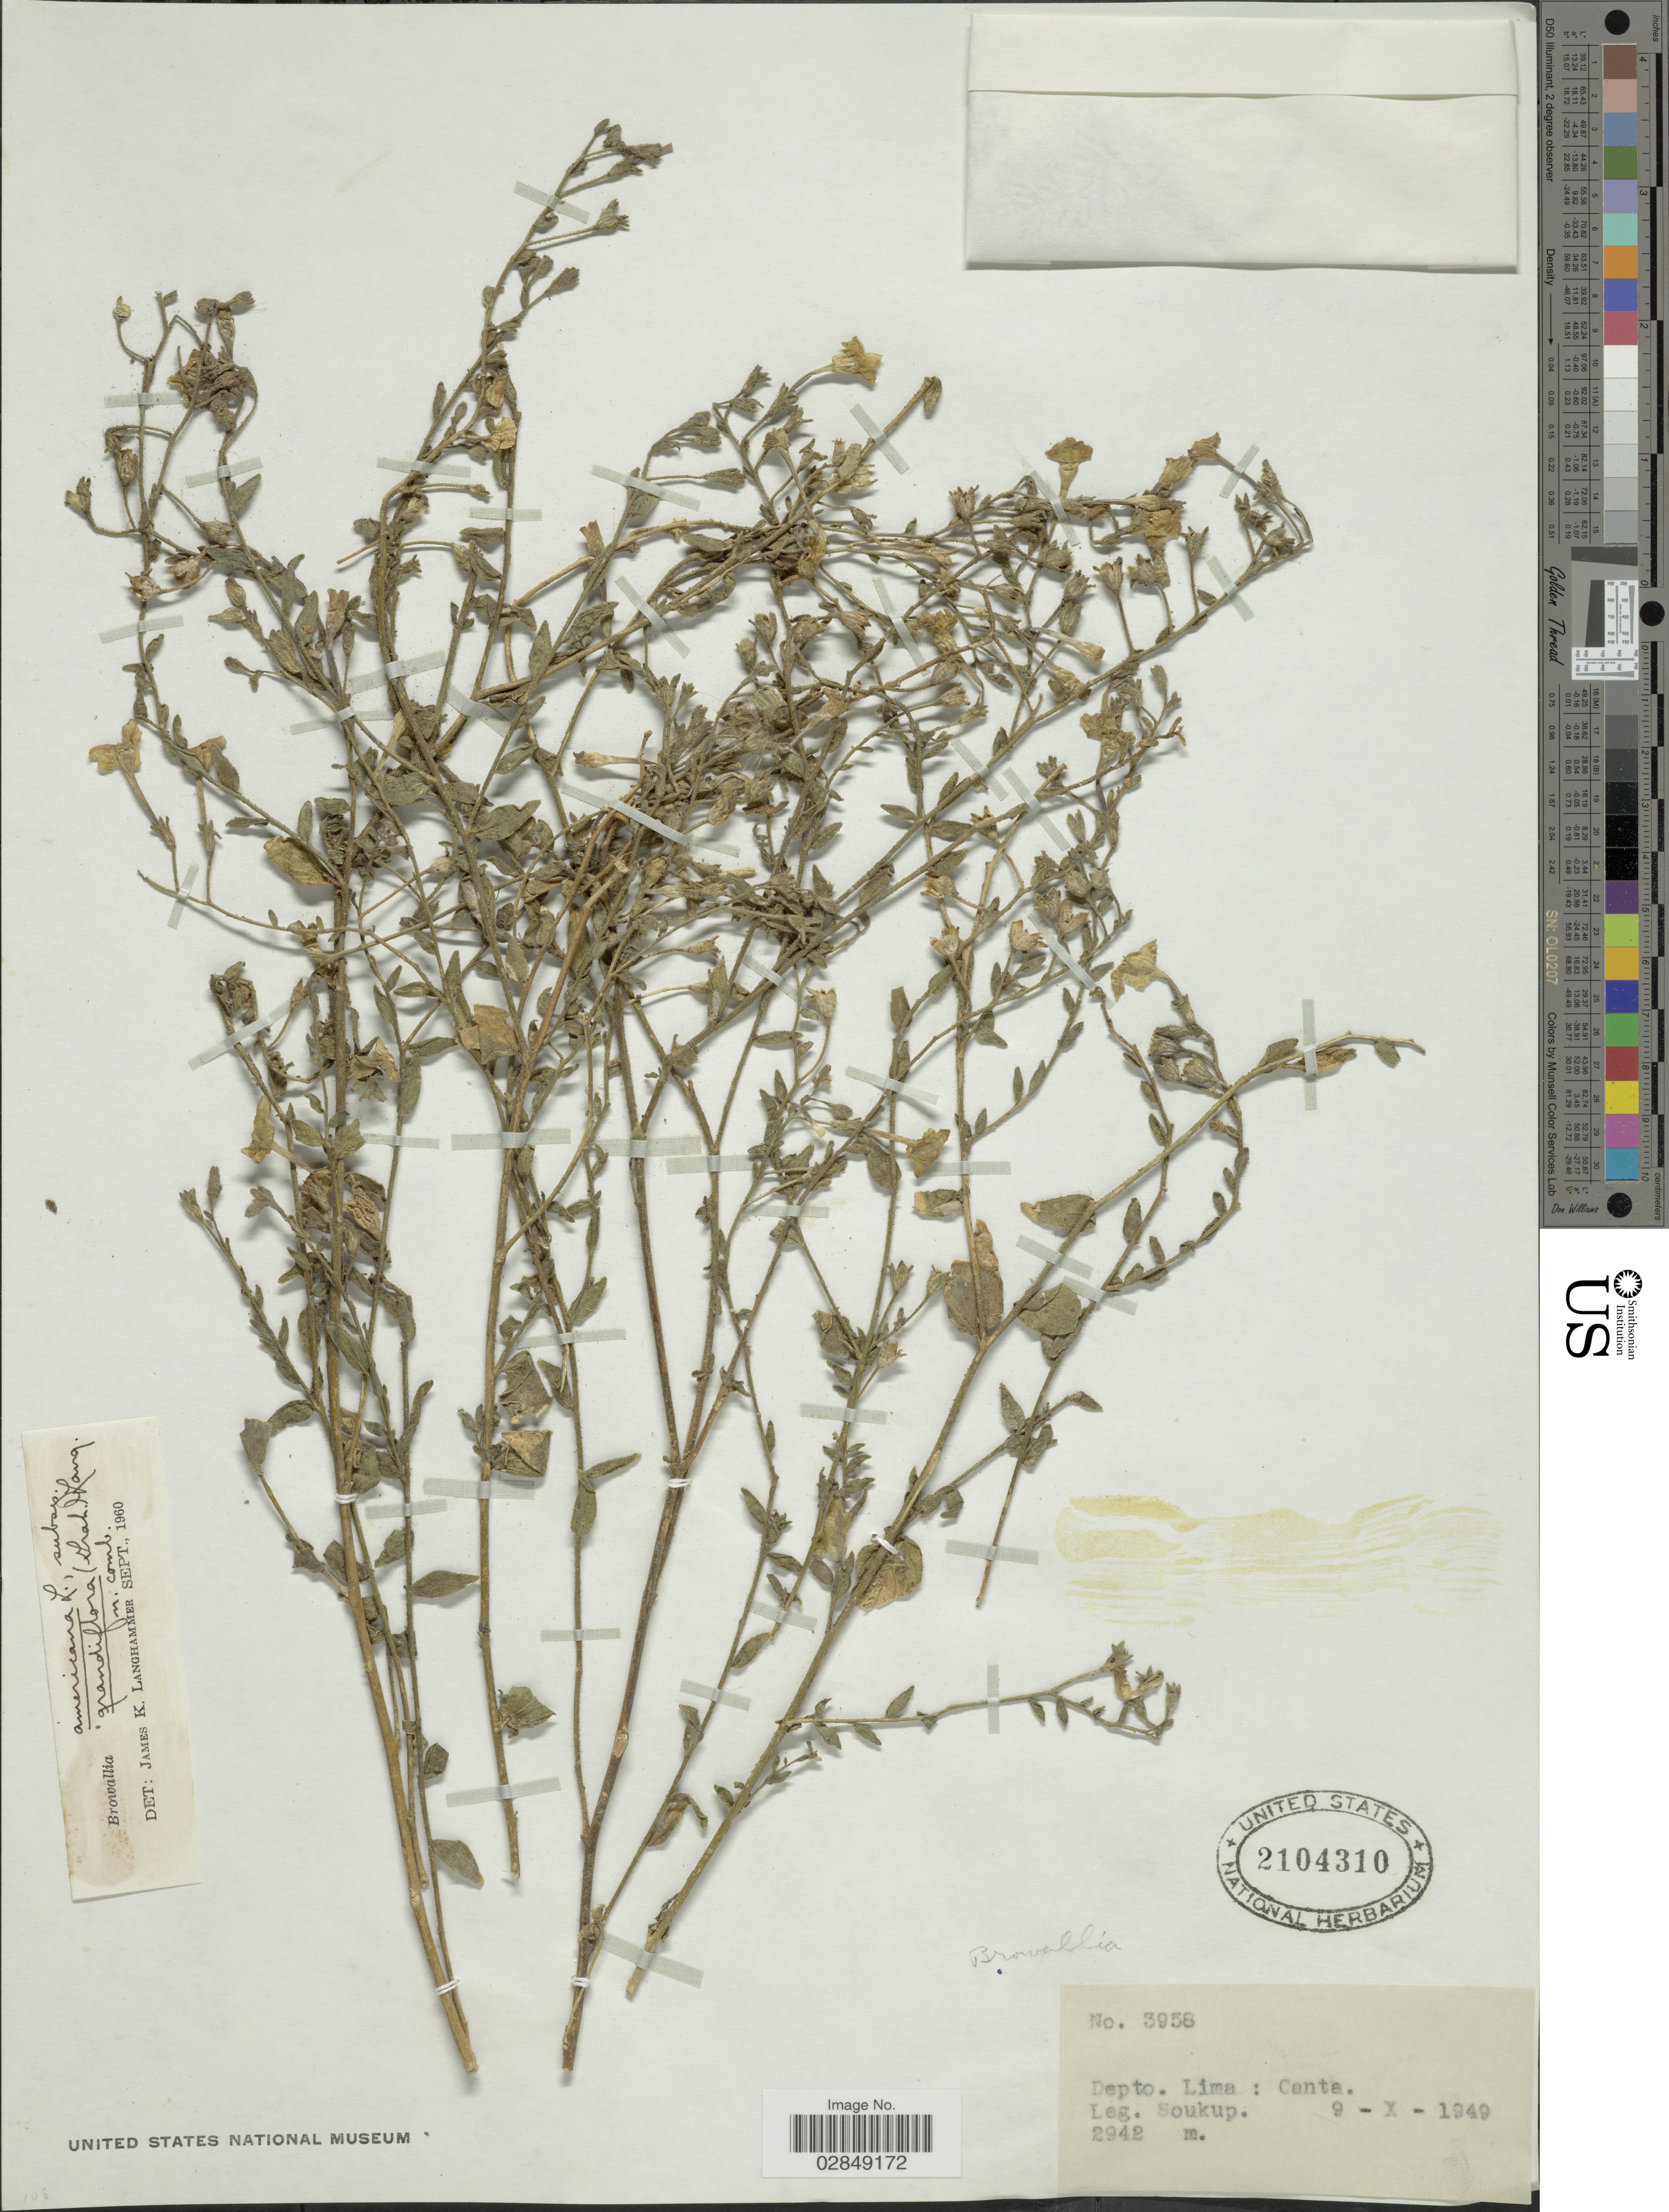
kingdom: Plantae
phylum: Tracheophyta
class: Magnoliopsida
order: Solanales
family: Solanaceae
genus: Browallia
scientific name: Browallia americana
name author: L.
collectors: -- Soukup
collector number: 3958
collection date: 1949-10-09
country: Peru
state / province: Lima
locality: Depto. Lima: Canta.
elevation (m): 2942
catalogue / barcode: US 2104310